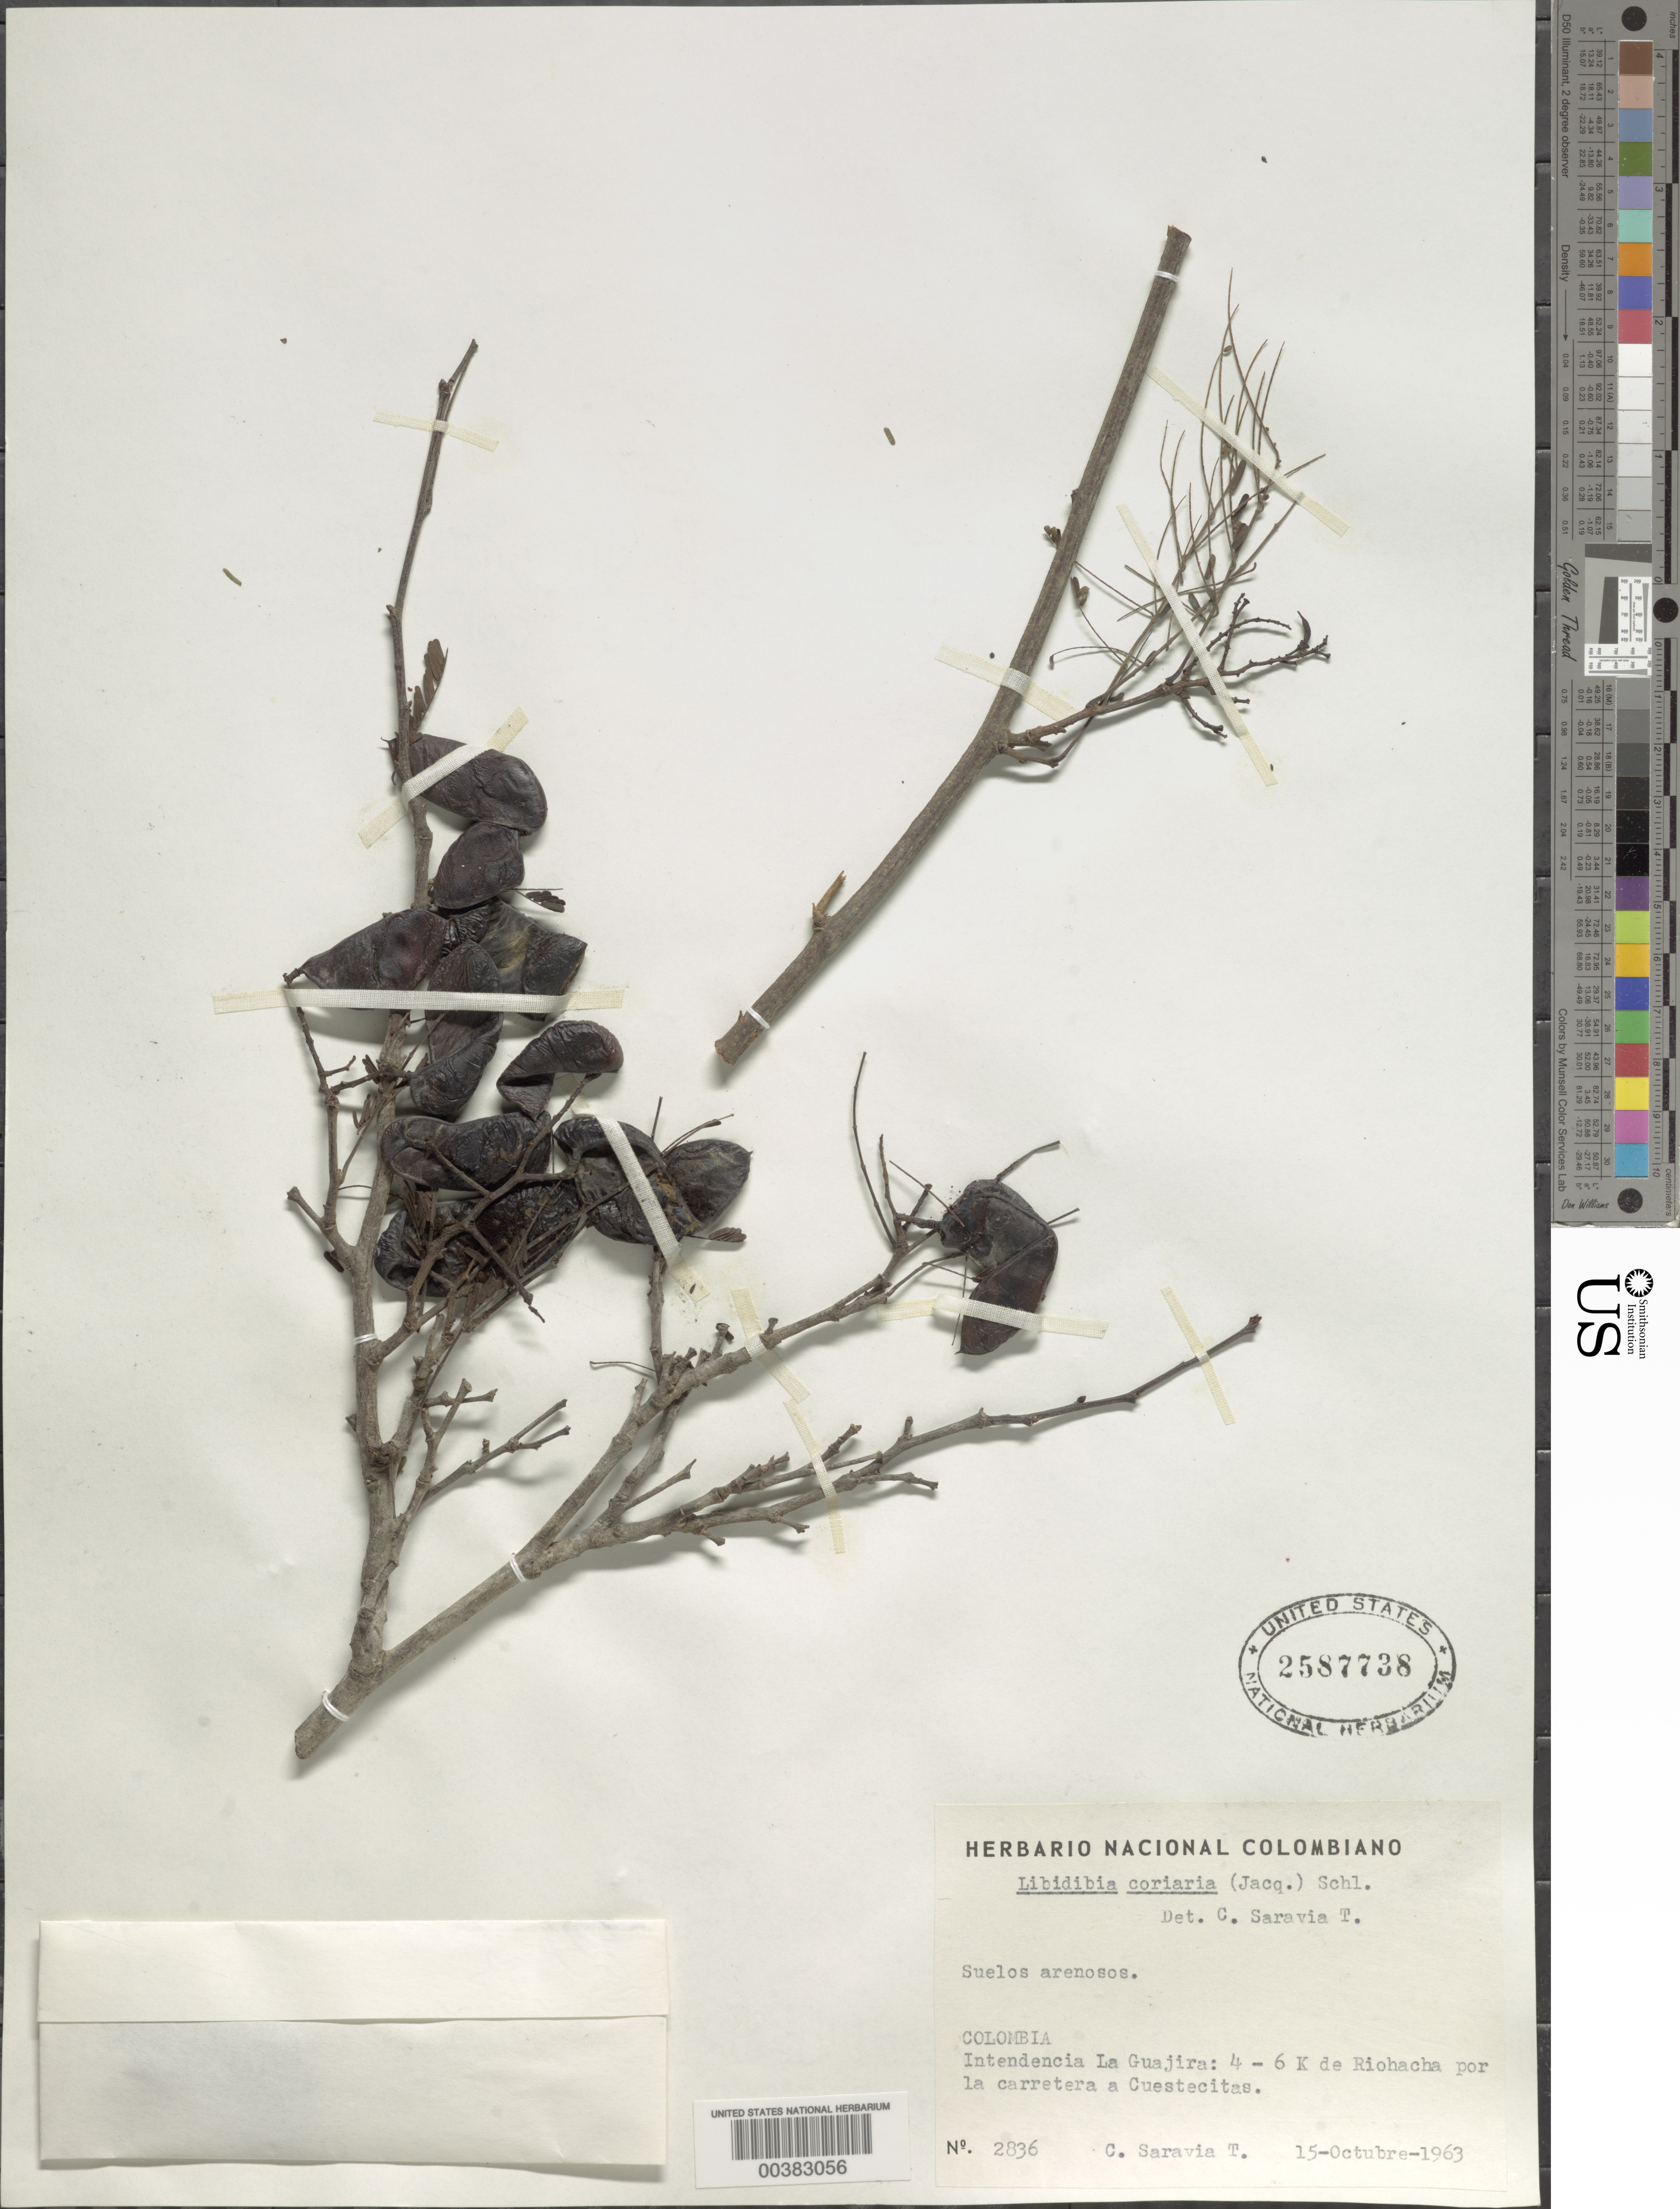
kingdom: Plantae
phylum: Tracheophyta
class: Magnoliopsida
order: Fabales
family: Fabaceae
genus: Libidibia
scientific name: Libidibia coriaria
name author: (Jacq.) Schltdl.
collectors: C. Saravia T.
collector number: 2836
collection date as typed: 15 Oct 1963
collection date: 1963-10-15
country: Colombia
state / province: La Guajira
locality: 4-6 km de Rio Hacha por la Carretera a Cuesticitas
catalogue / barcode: US 2587738